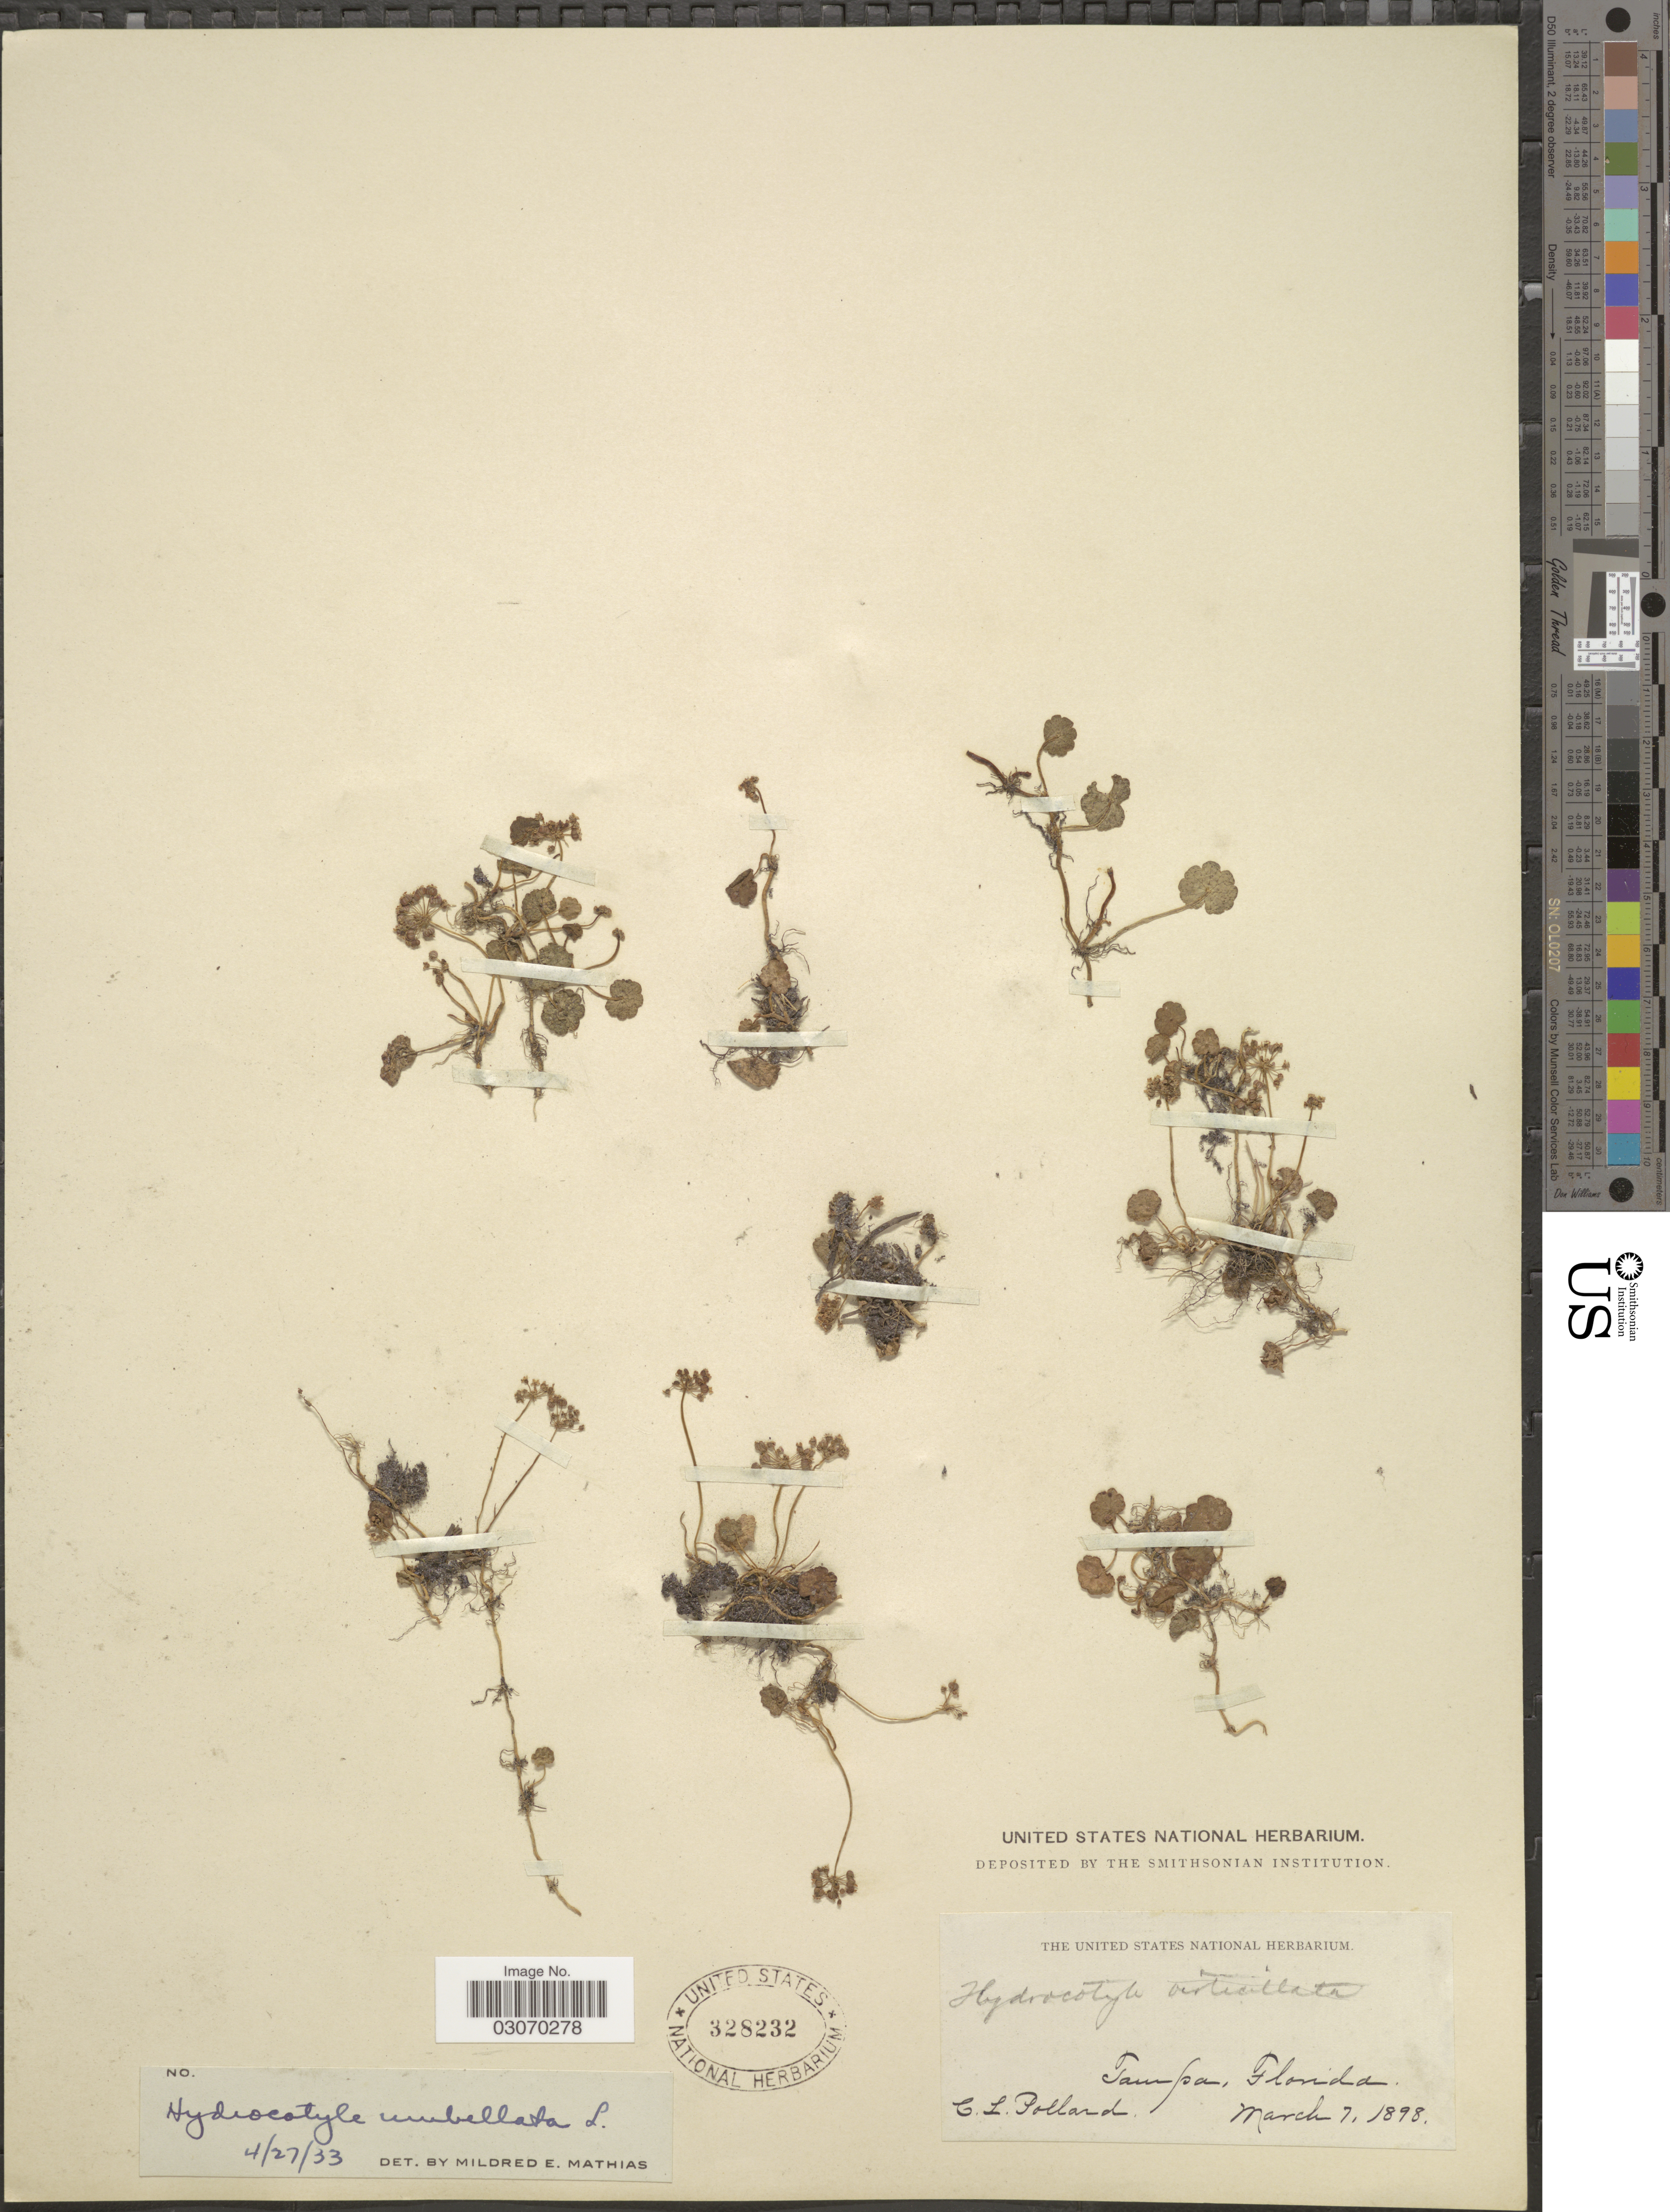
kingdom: Plantae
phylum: Tracheophyta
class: Magnoliopsida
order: Apiales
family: Araliaceae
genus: Hydrocotyle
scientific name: Hydrocotyle umbellata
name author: L.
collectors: C. L. Pollard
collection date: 1898-03-07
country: United States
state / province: Florida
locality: Tampa.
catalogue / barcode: US 328232